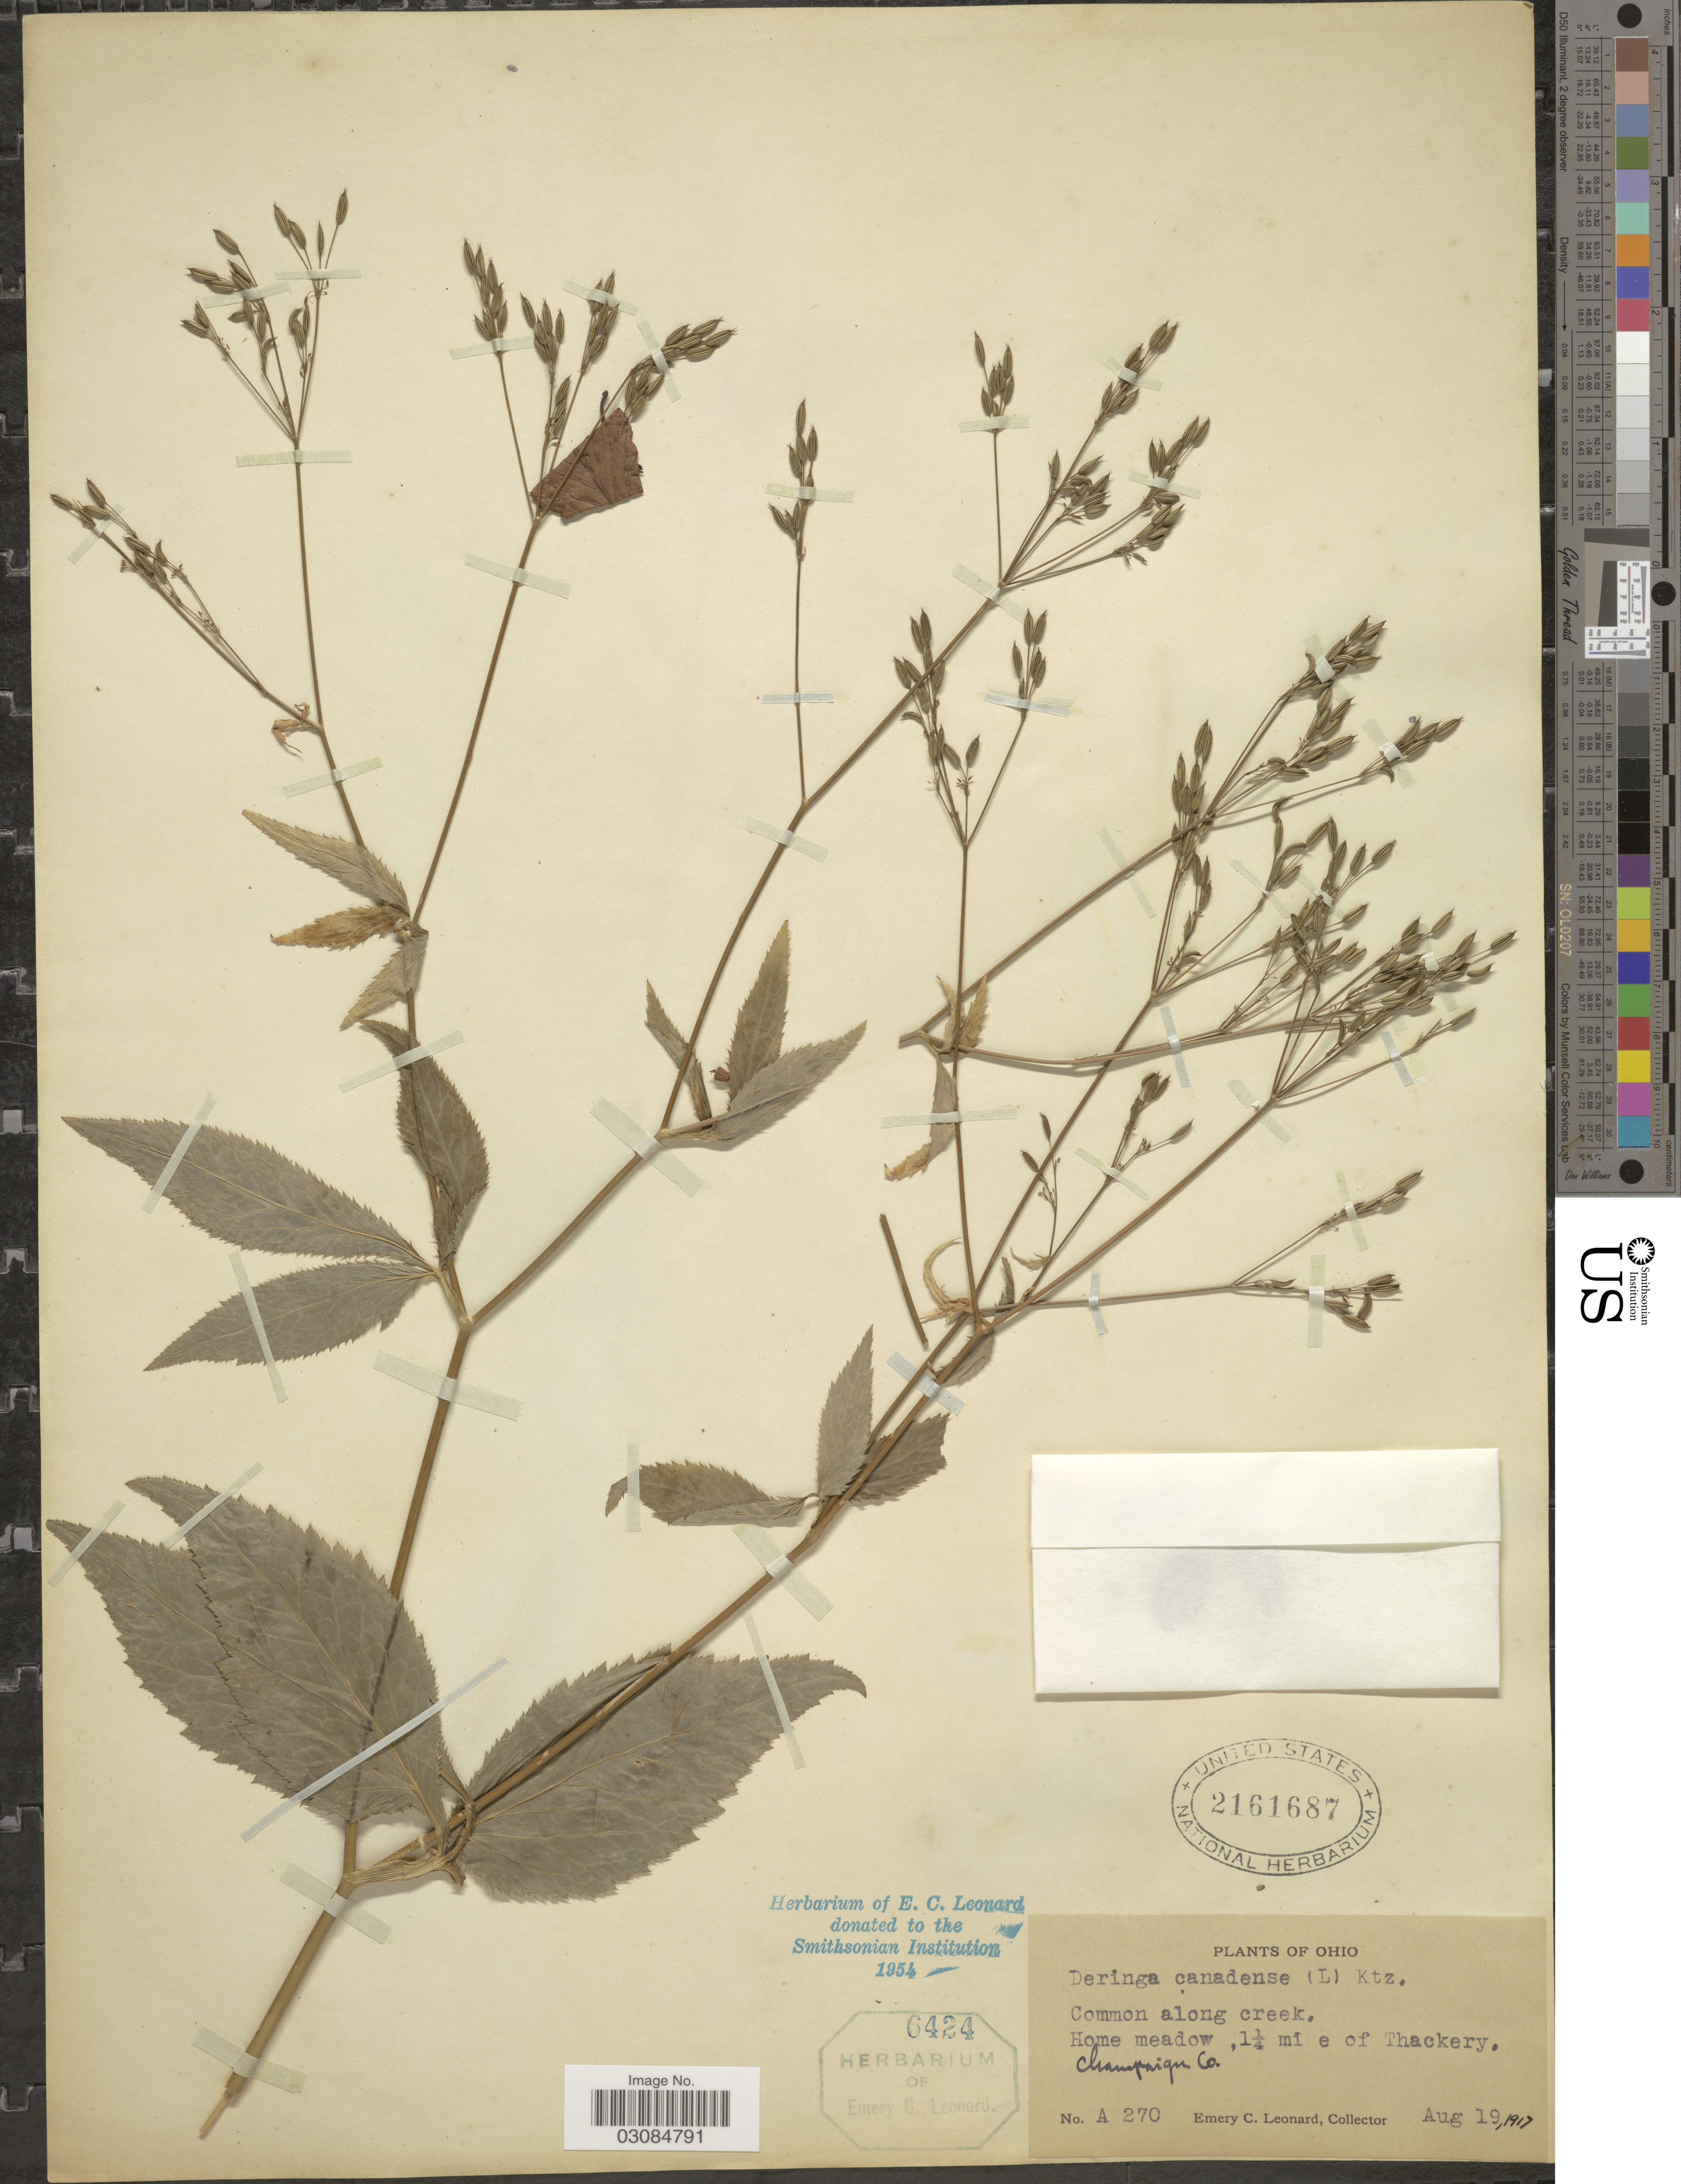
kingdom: Plantae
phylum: Tracheophyta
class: Magnoliopsida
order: Apiales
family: Apiaceae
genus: Cryptotaenia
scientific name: Cryptotaenia canadensis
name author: (L.) DC.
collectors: E. C. Leonard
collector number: A 270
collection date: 1917-08-19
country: United States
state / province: Ohio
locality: Home meadow, 1¼ mi e of Tackery, Champaign Co.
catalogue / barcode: US 2161687